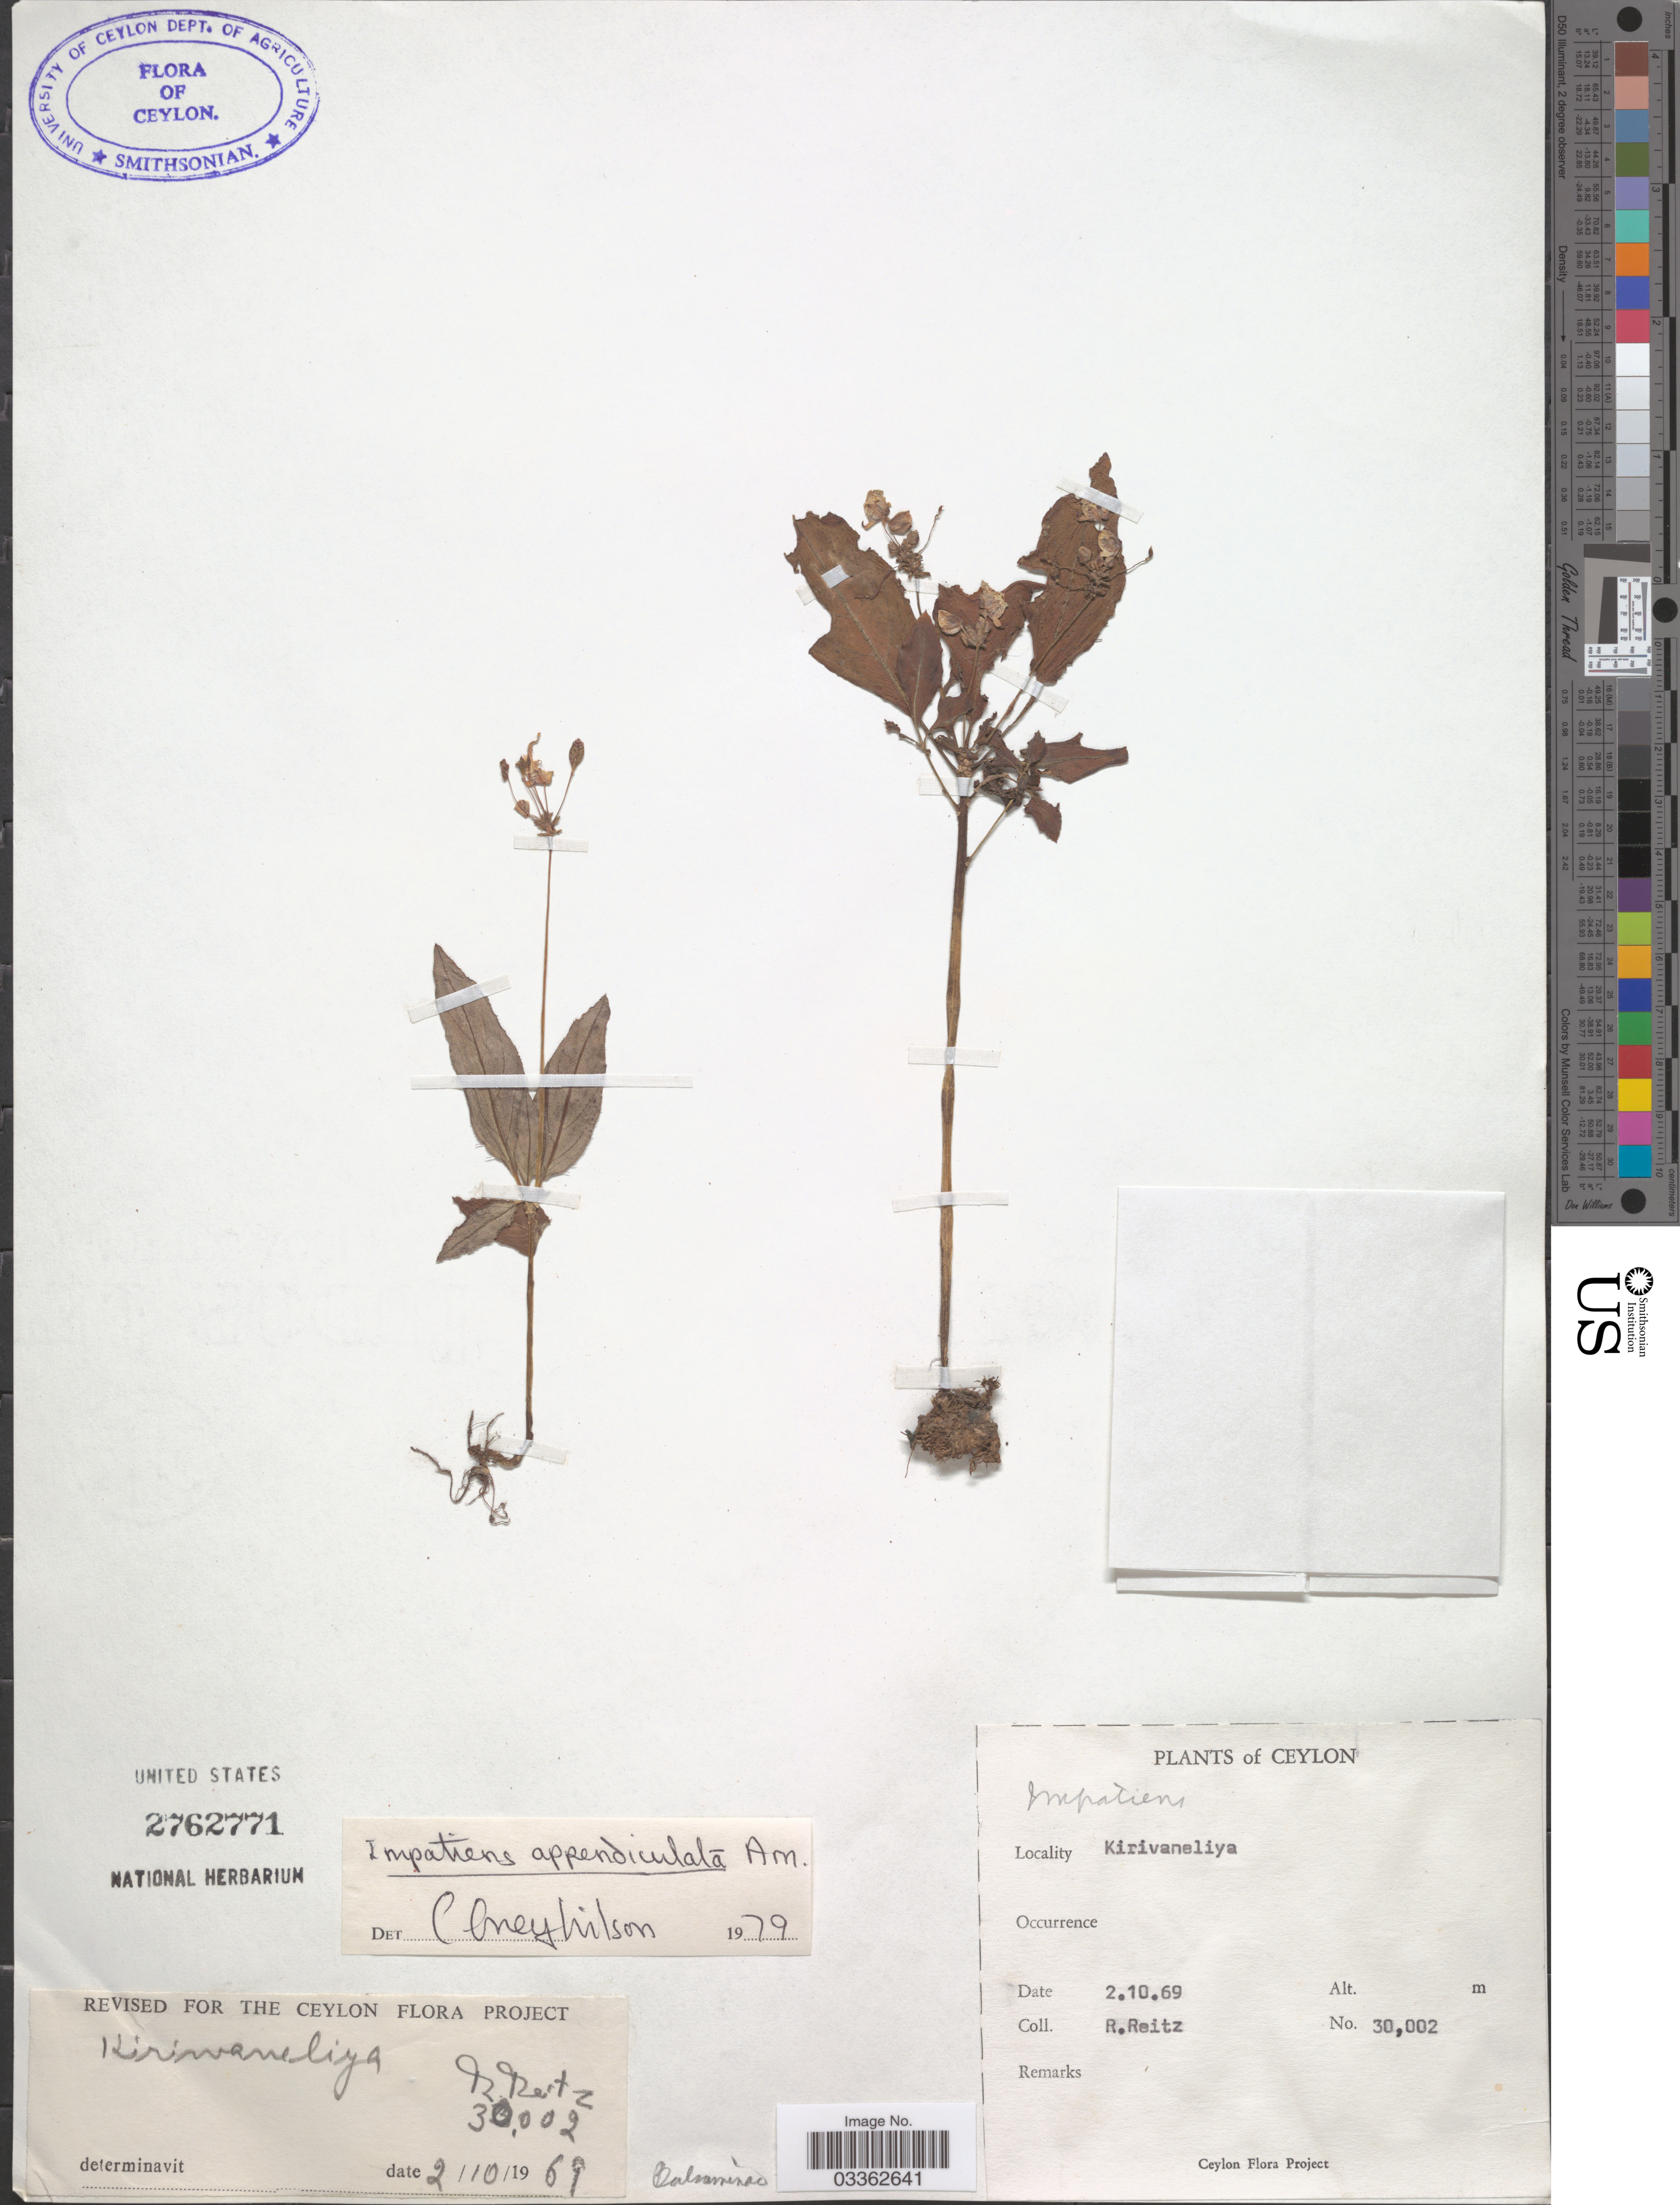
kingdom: Plantae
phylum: Tracheophyta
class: Magnoliopsida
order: Ericales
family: Balsaminaceae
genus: Impatiens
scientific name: Impatiens appendiculata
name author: Arn.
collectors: R. Reitz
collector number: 30002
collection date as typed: Transcribed d/m/y: 2/10/69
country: Sri Lanka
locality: Ceylon. Kirivaneliya.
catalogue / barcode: US 2762771